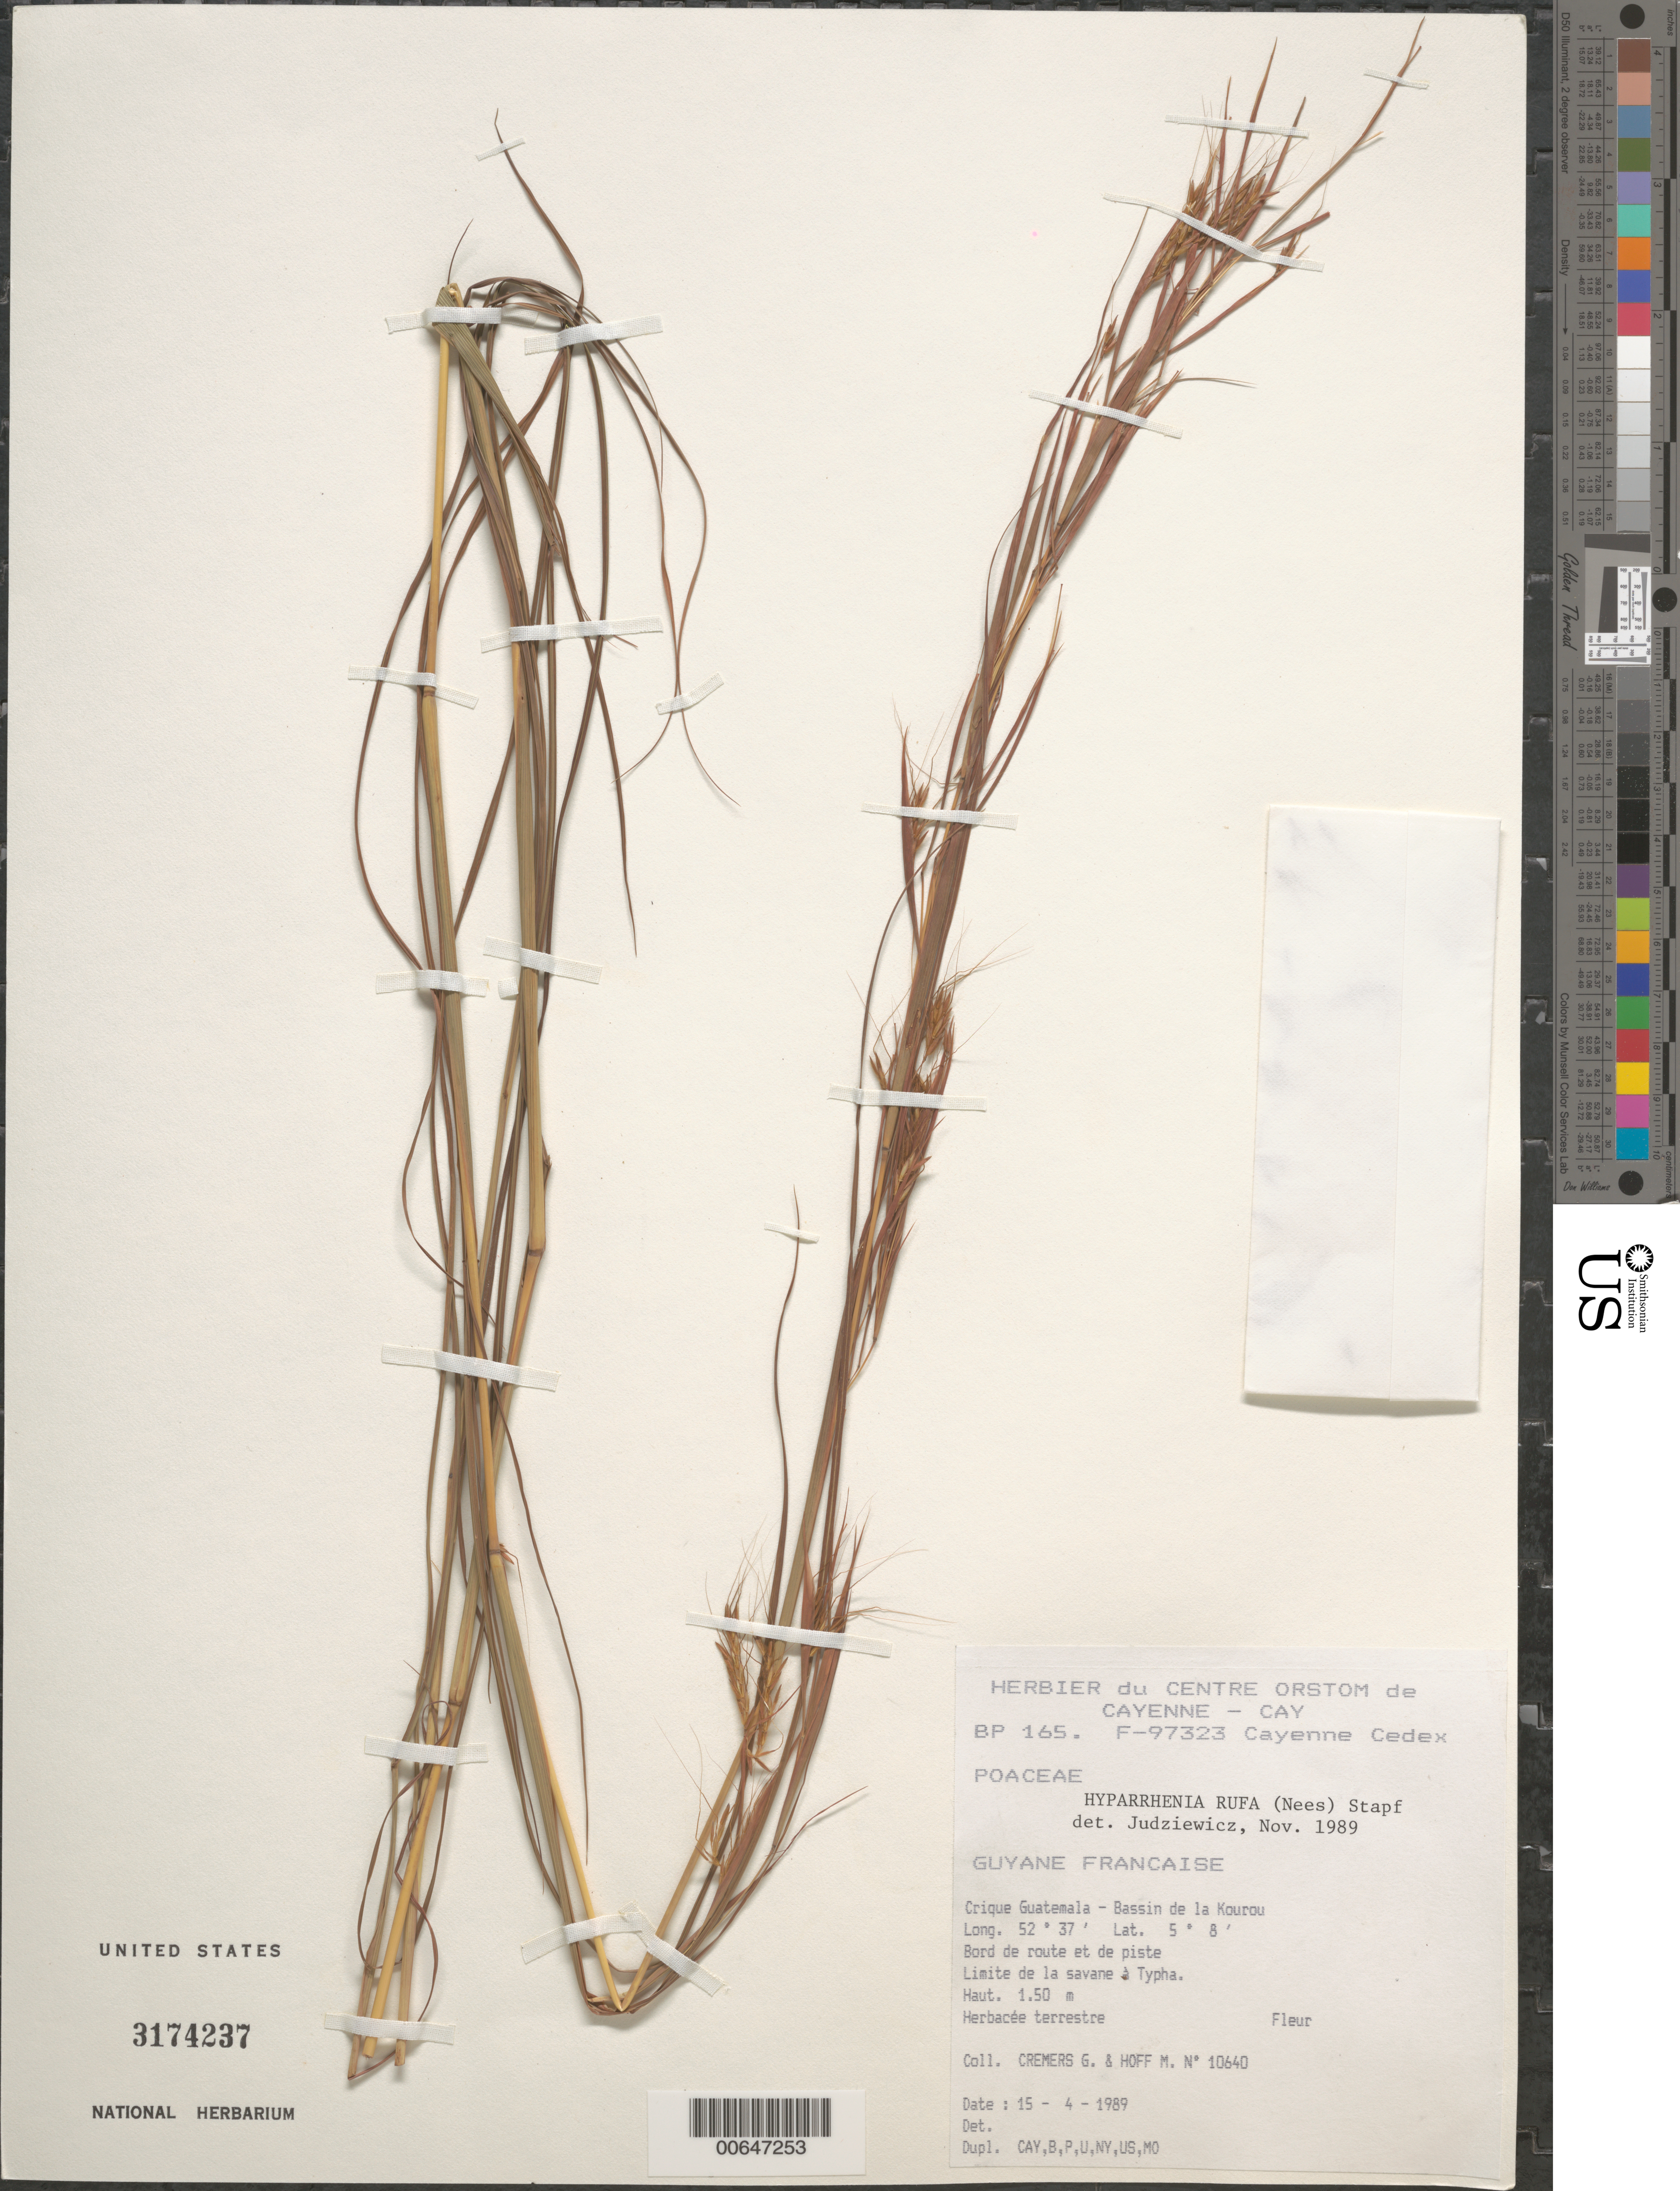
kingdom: Plantae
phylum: Tracheophyta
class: Liliopsida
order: Poales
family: Poaceae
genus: Hyparrhenia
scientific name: Hyparrhenia rufa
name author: (Nees) Stapf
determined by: Judziewicz, E. J.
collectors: G. Cremers & M. Hoff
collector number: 10640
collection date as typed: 15-Apr-89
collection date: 1989-04-15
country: French Guiana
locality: Crique Guatemala, Bassin de la Kourou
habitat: Along road and trail; edge of savanna with Typha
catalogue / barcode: US 3174237